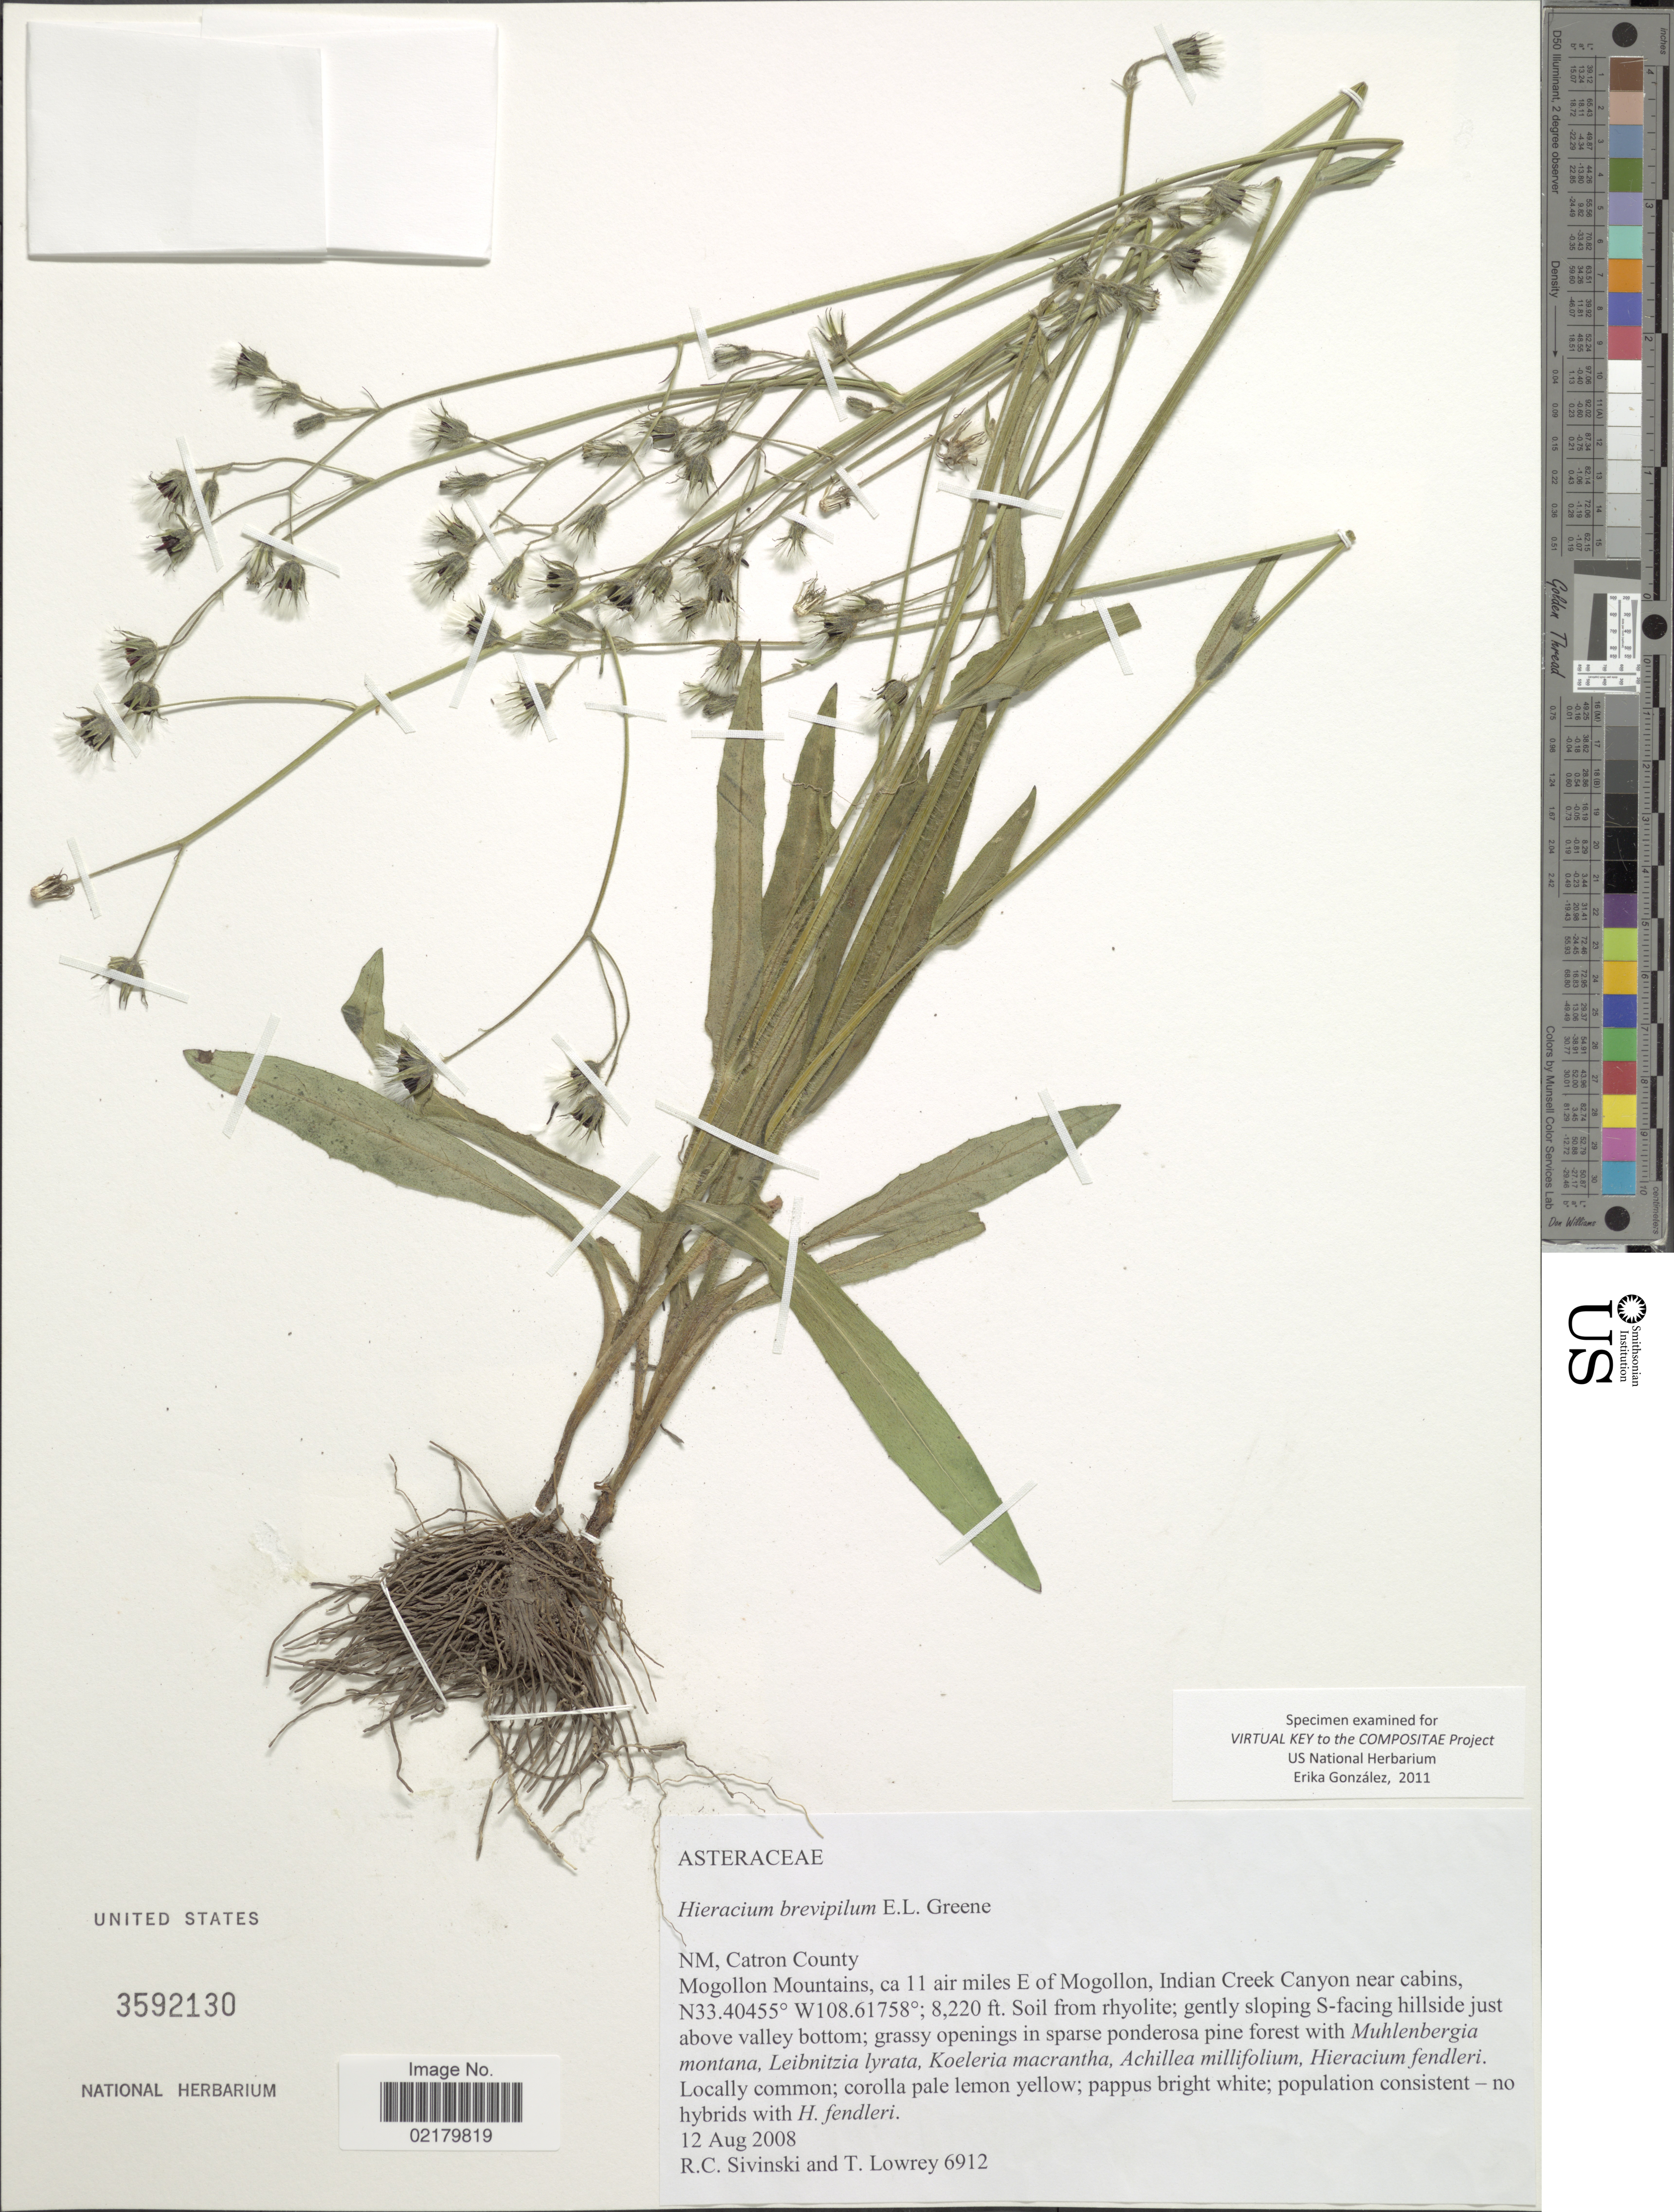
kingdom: Plantae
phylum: Tracheophyta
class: Magnoliopsida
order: Asterales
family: Asteraceae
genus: Hieracium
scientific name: Hieracium brevipilum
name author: Greene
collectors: R. Sivinski & T. Lowrey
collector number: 6912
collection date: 2008-08-12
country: United States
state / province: New Mexico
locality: Catron County, Mogollon Mountains, ca 11 air miles E of Mogollon, Indian Creek Canyon near cabins, Soil from rhyolite; gently sloping S-facing hillside just above valley bottom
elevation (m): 2505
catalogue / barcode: US 3592130